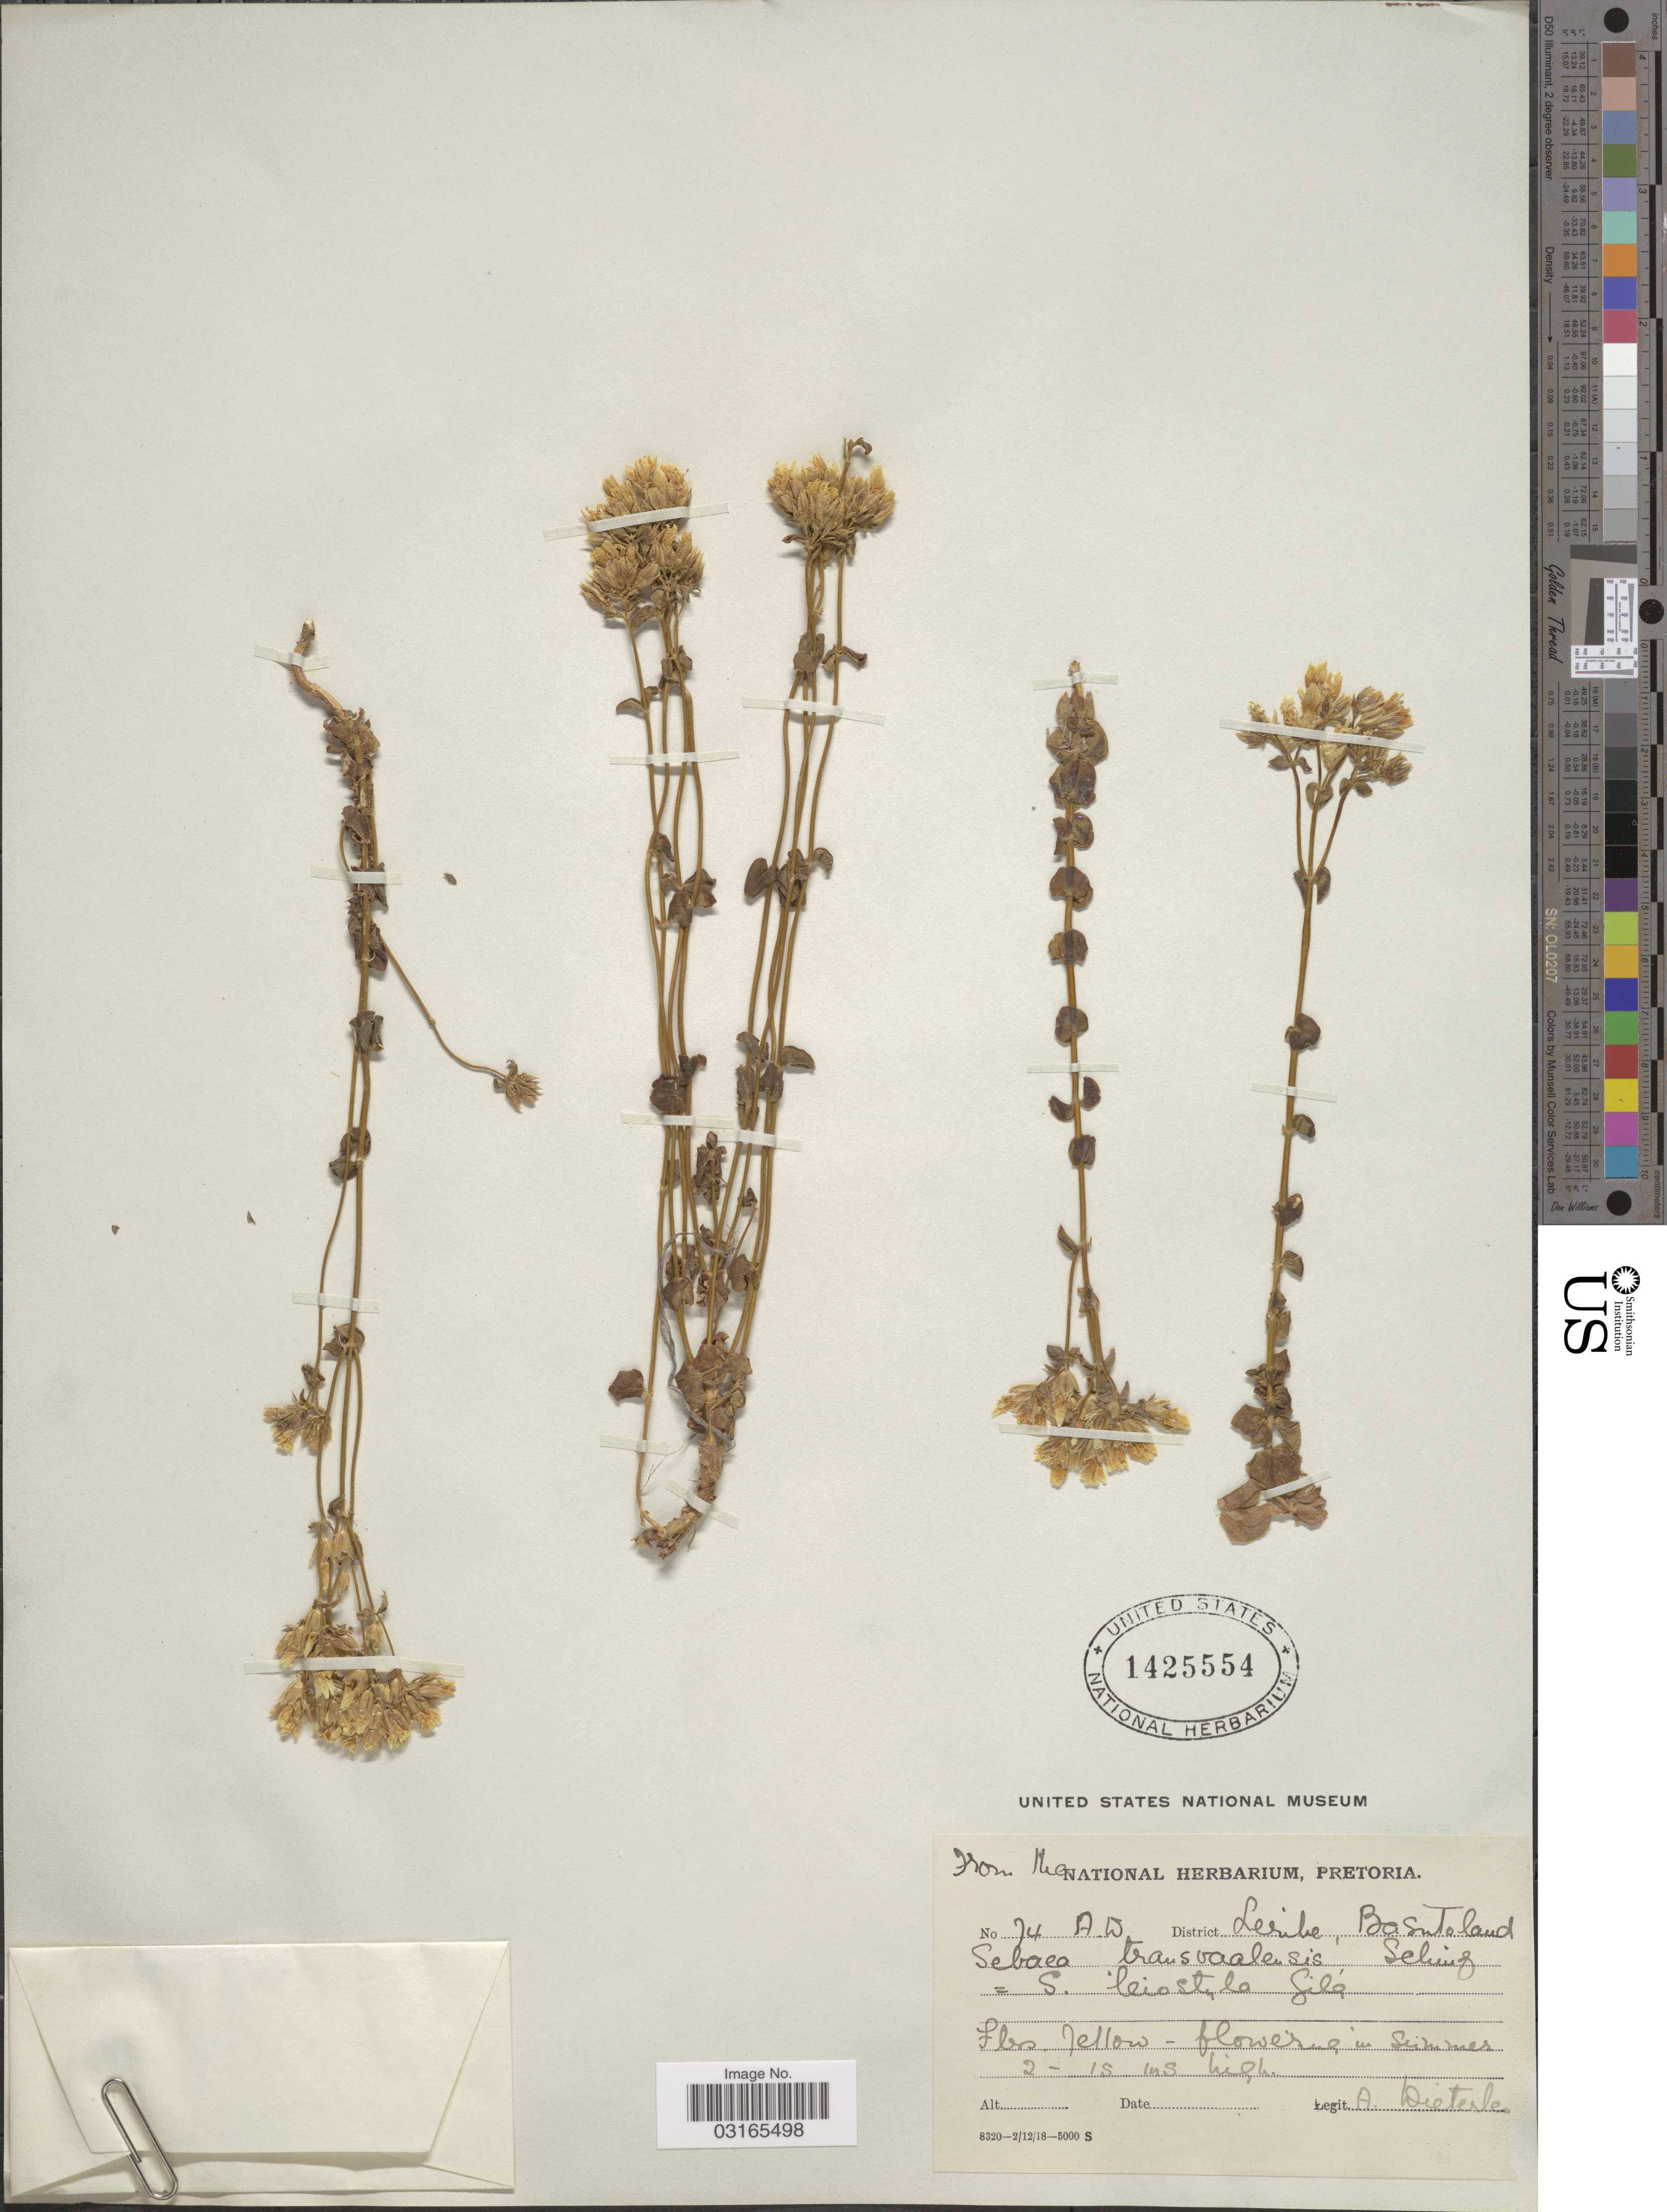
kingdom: Plantae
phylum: Tracheophyta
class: Magnoliopsida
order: Gentianales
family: Gentianaceae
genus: Sebaea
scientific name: Sebaea transvaalensis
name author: Schinz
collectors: A. Dieterle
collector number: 74AD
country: Lesotho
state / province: Leribe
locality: District Leribe, Basutoland.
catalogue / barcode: US 1425554